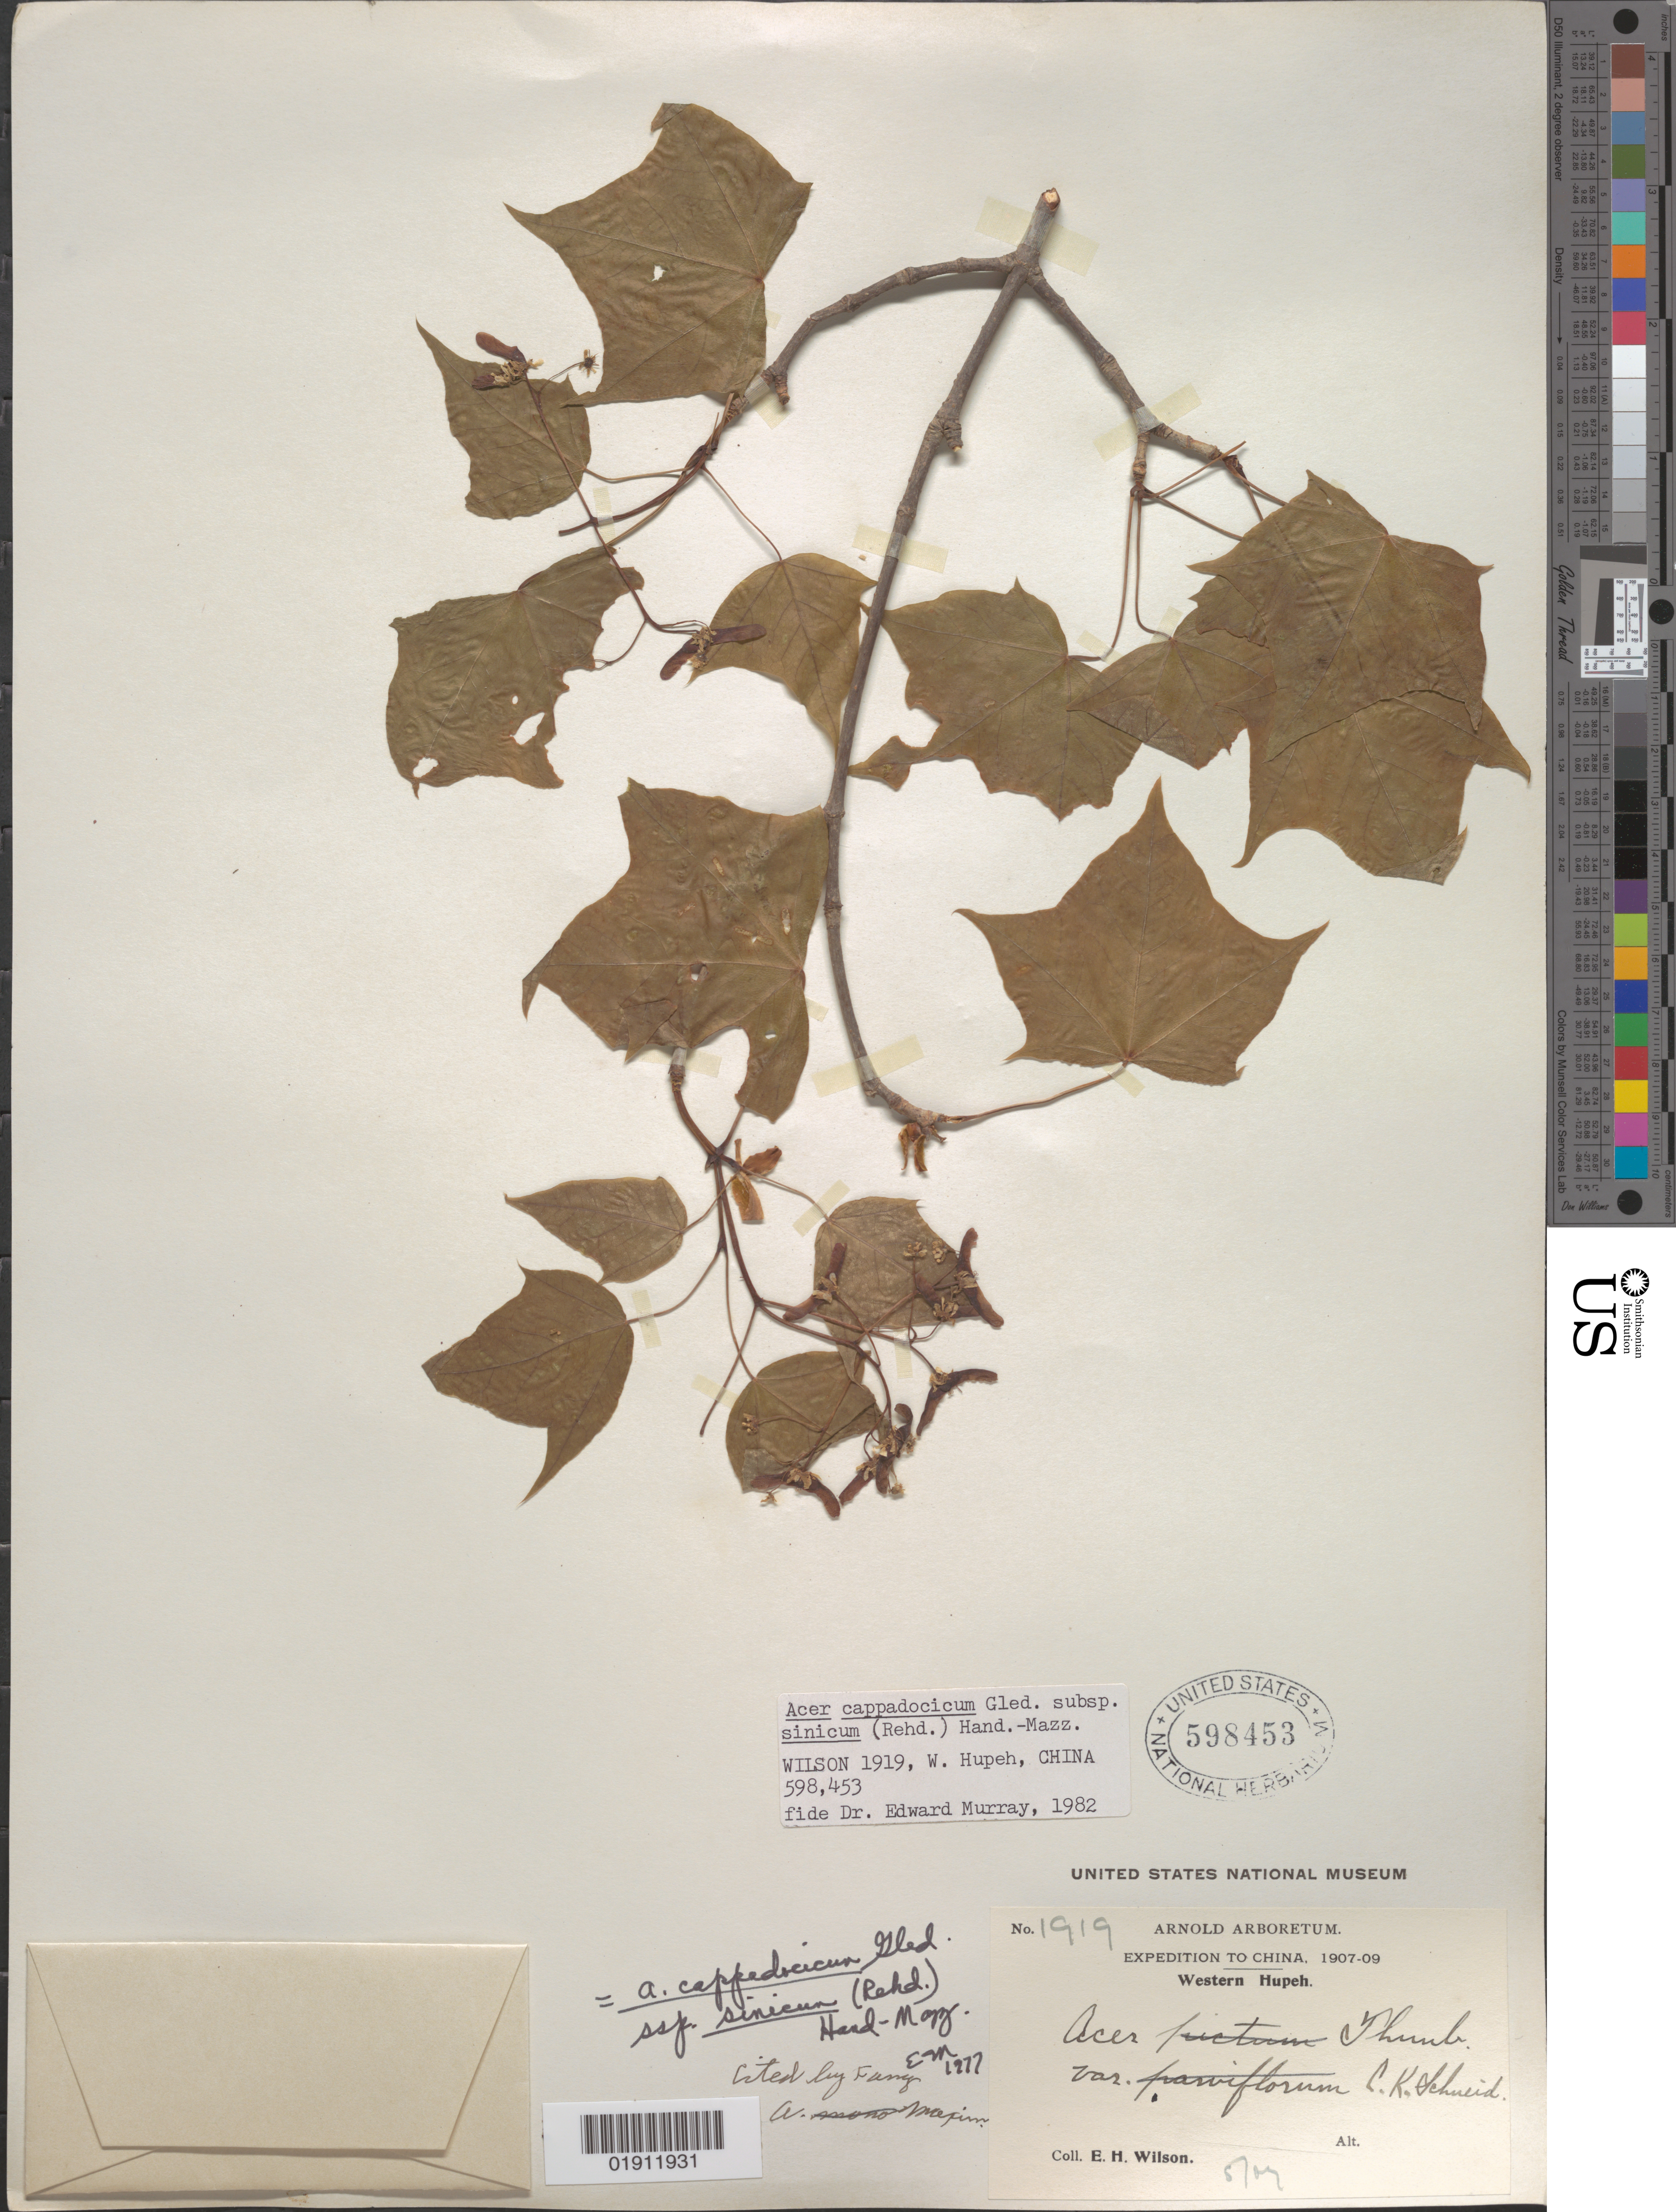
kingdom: Plantae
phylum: Tracheophyta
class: Magnoliopsida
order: Sapindales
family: Sapindaceae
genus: Acer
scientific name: Acer cappadocicum subsp. sinicum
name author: (Rehder) Hand.-Mazz.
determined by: Murray, Edward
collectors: E. H. Wilson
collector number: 1919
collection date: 1907-05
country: China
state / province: Hubei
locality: Western Hupeh [Hubei]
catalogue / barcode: US 598453